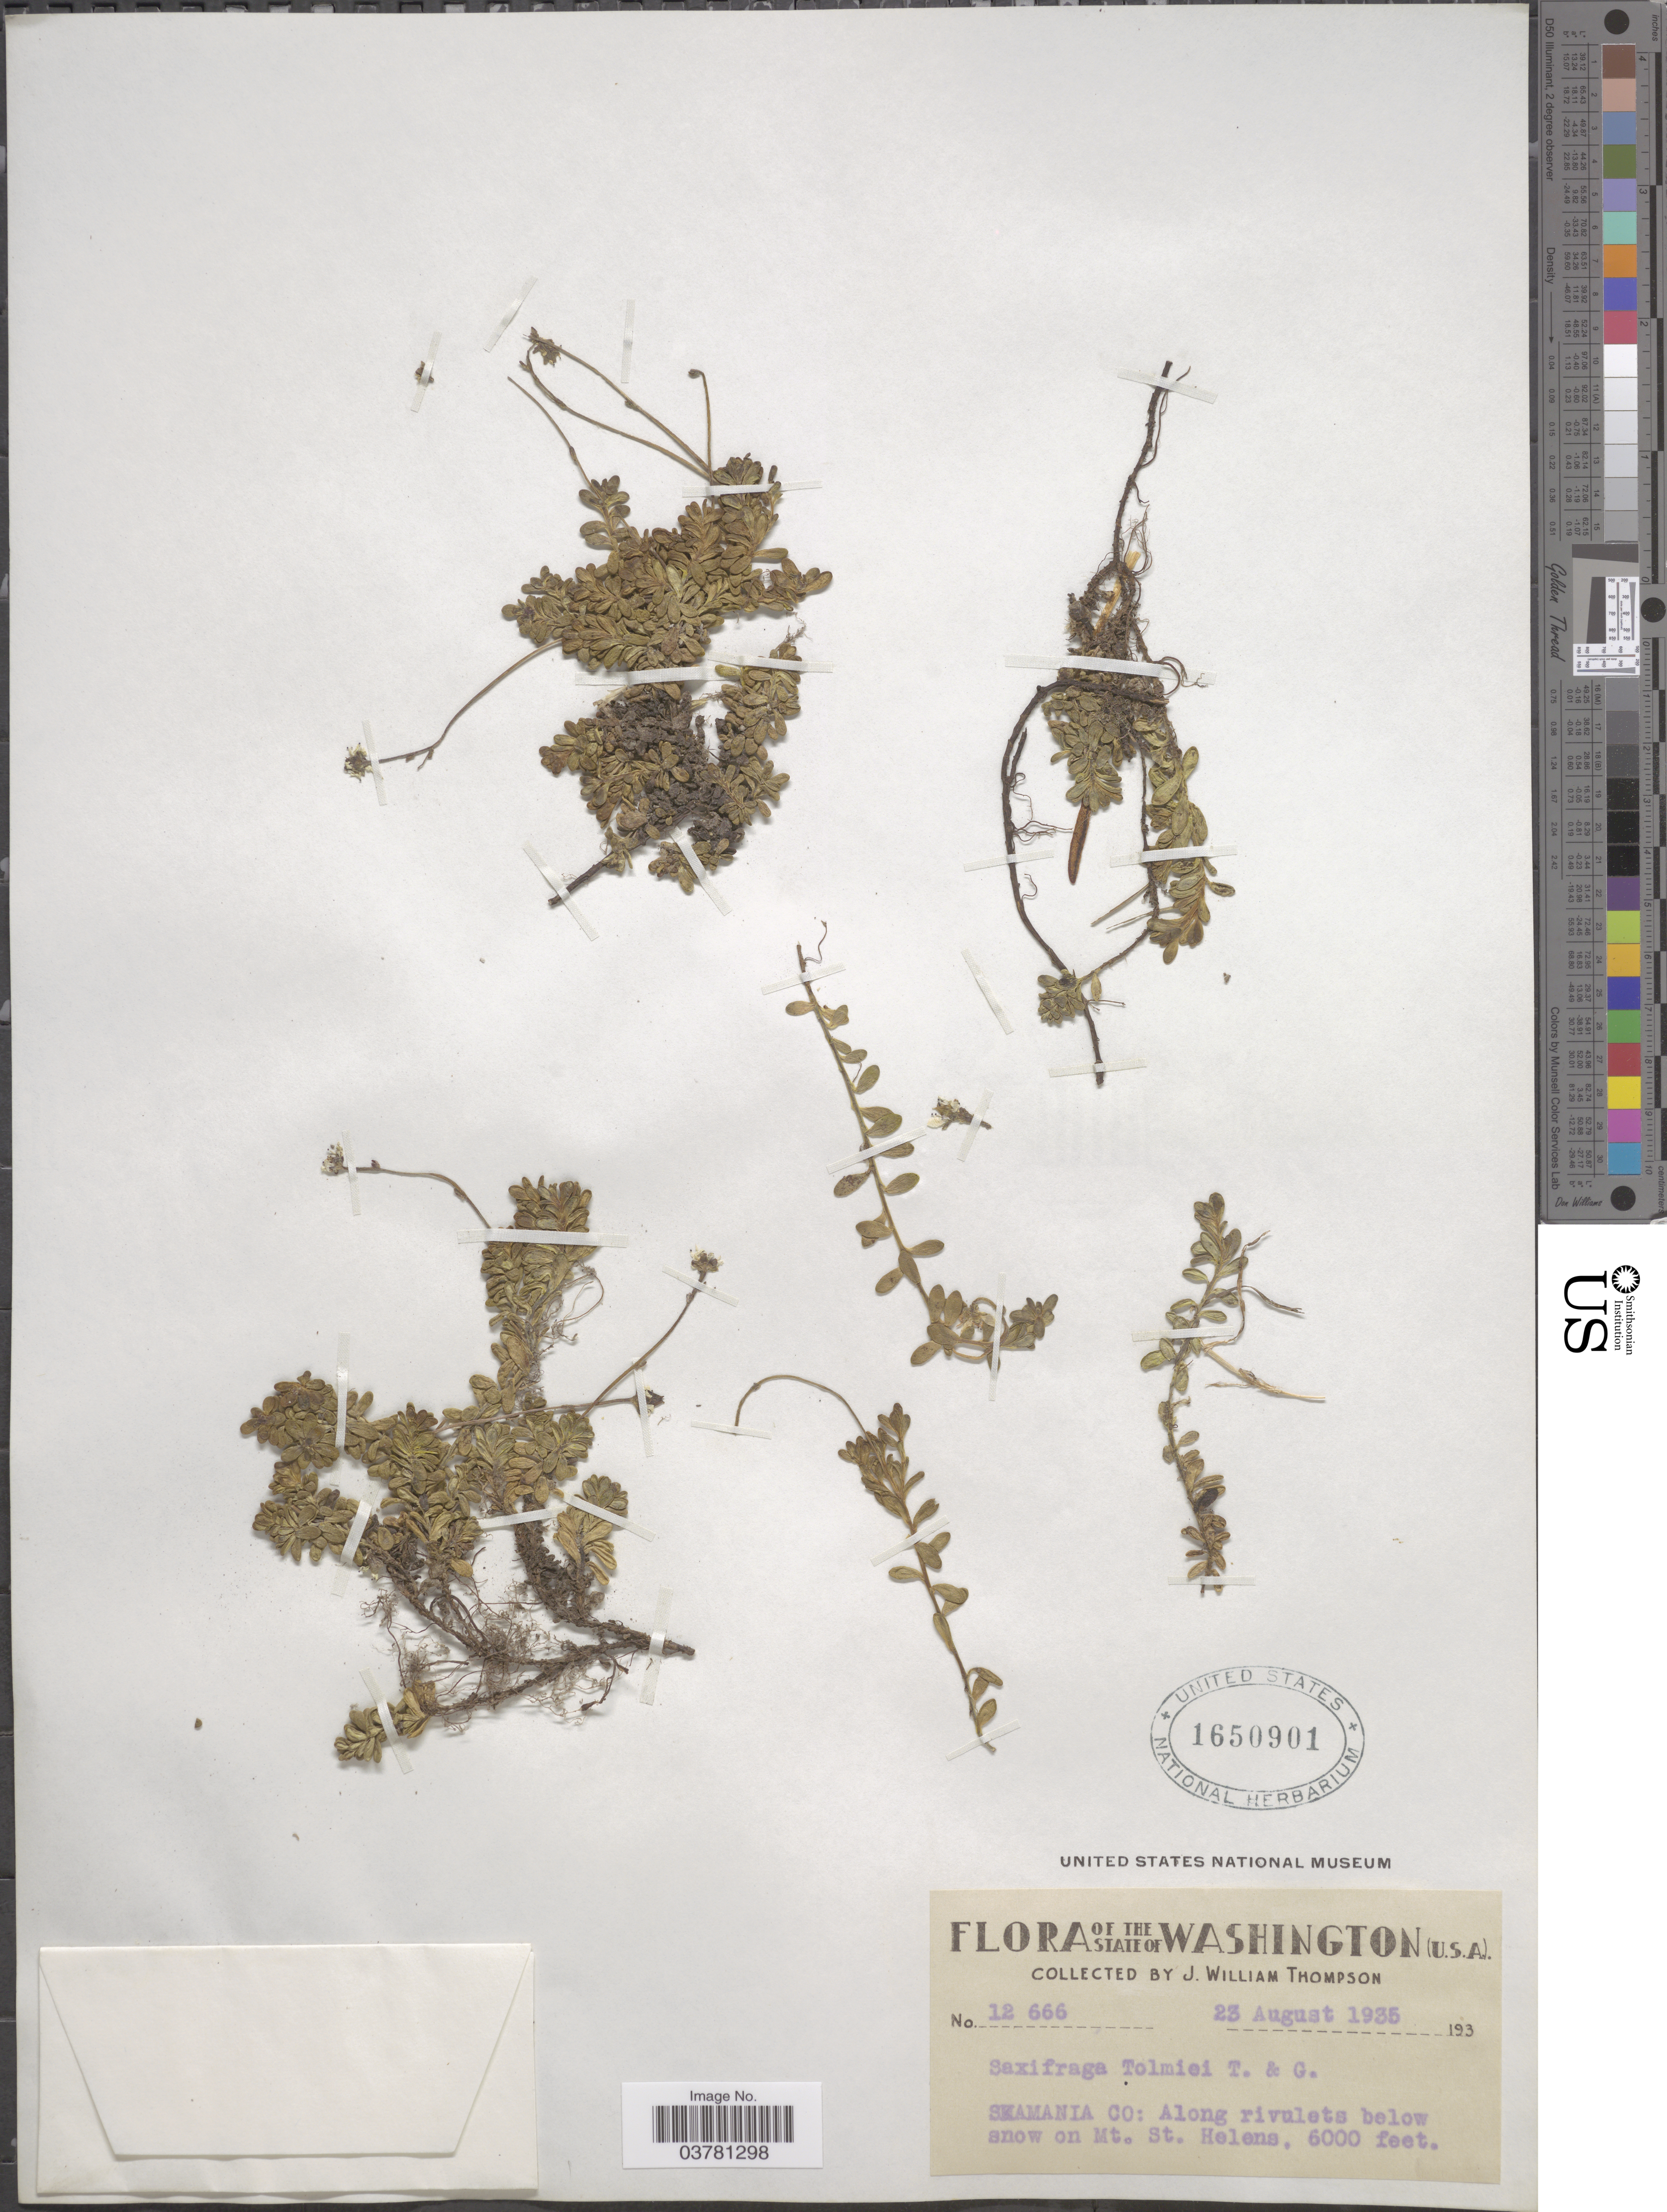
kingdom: Plantae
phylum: Tracheophyta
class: Magnoliopsida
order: Saxifragales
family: Saxifragaceae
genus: Micranthes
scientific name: Micranthes tolmiei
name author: (Torr. & A. Gray) Brouillet & Gornall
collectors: J. W. Thompson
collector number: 12666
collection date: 1935-08-23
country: United States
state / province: Washington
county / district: Skamania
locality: Skamania Co: Along rivulets below snow on Mt. St. Helens.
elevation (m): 1829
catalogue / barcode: US 1650901